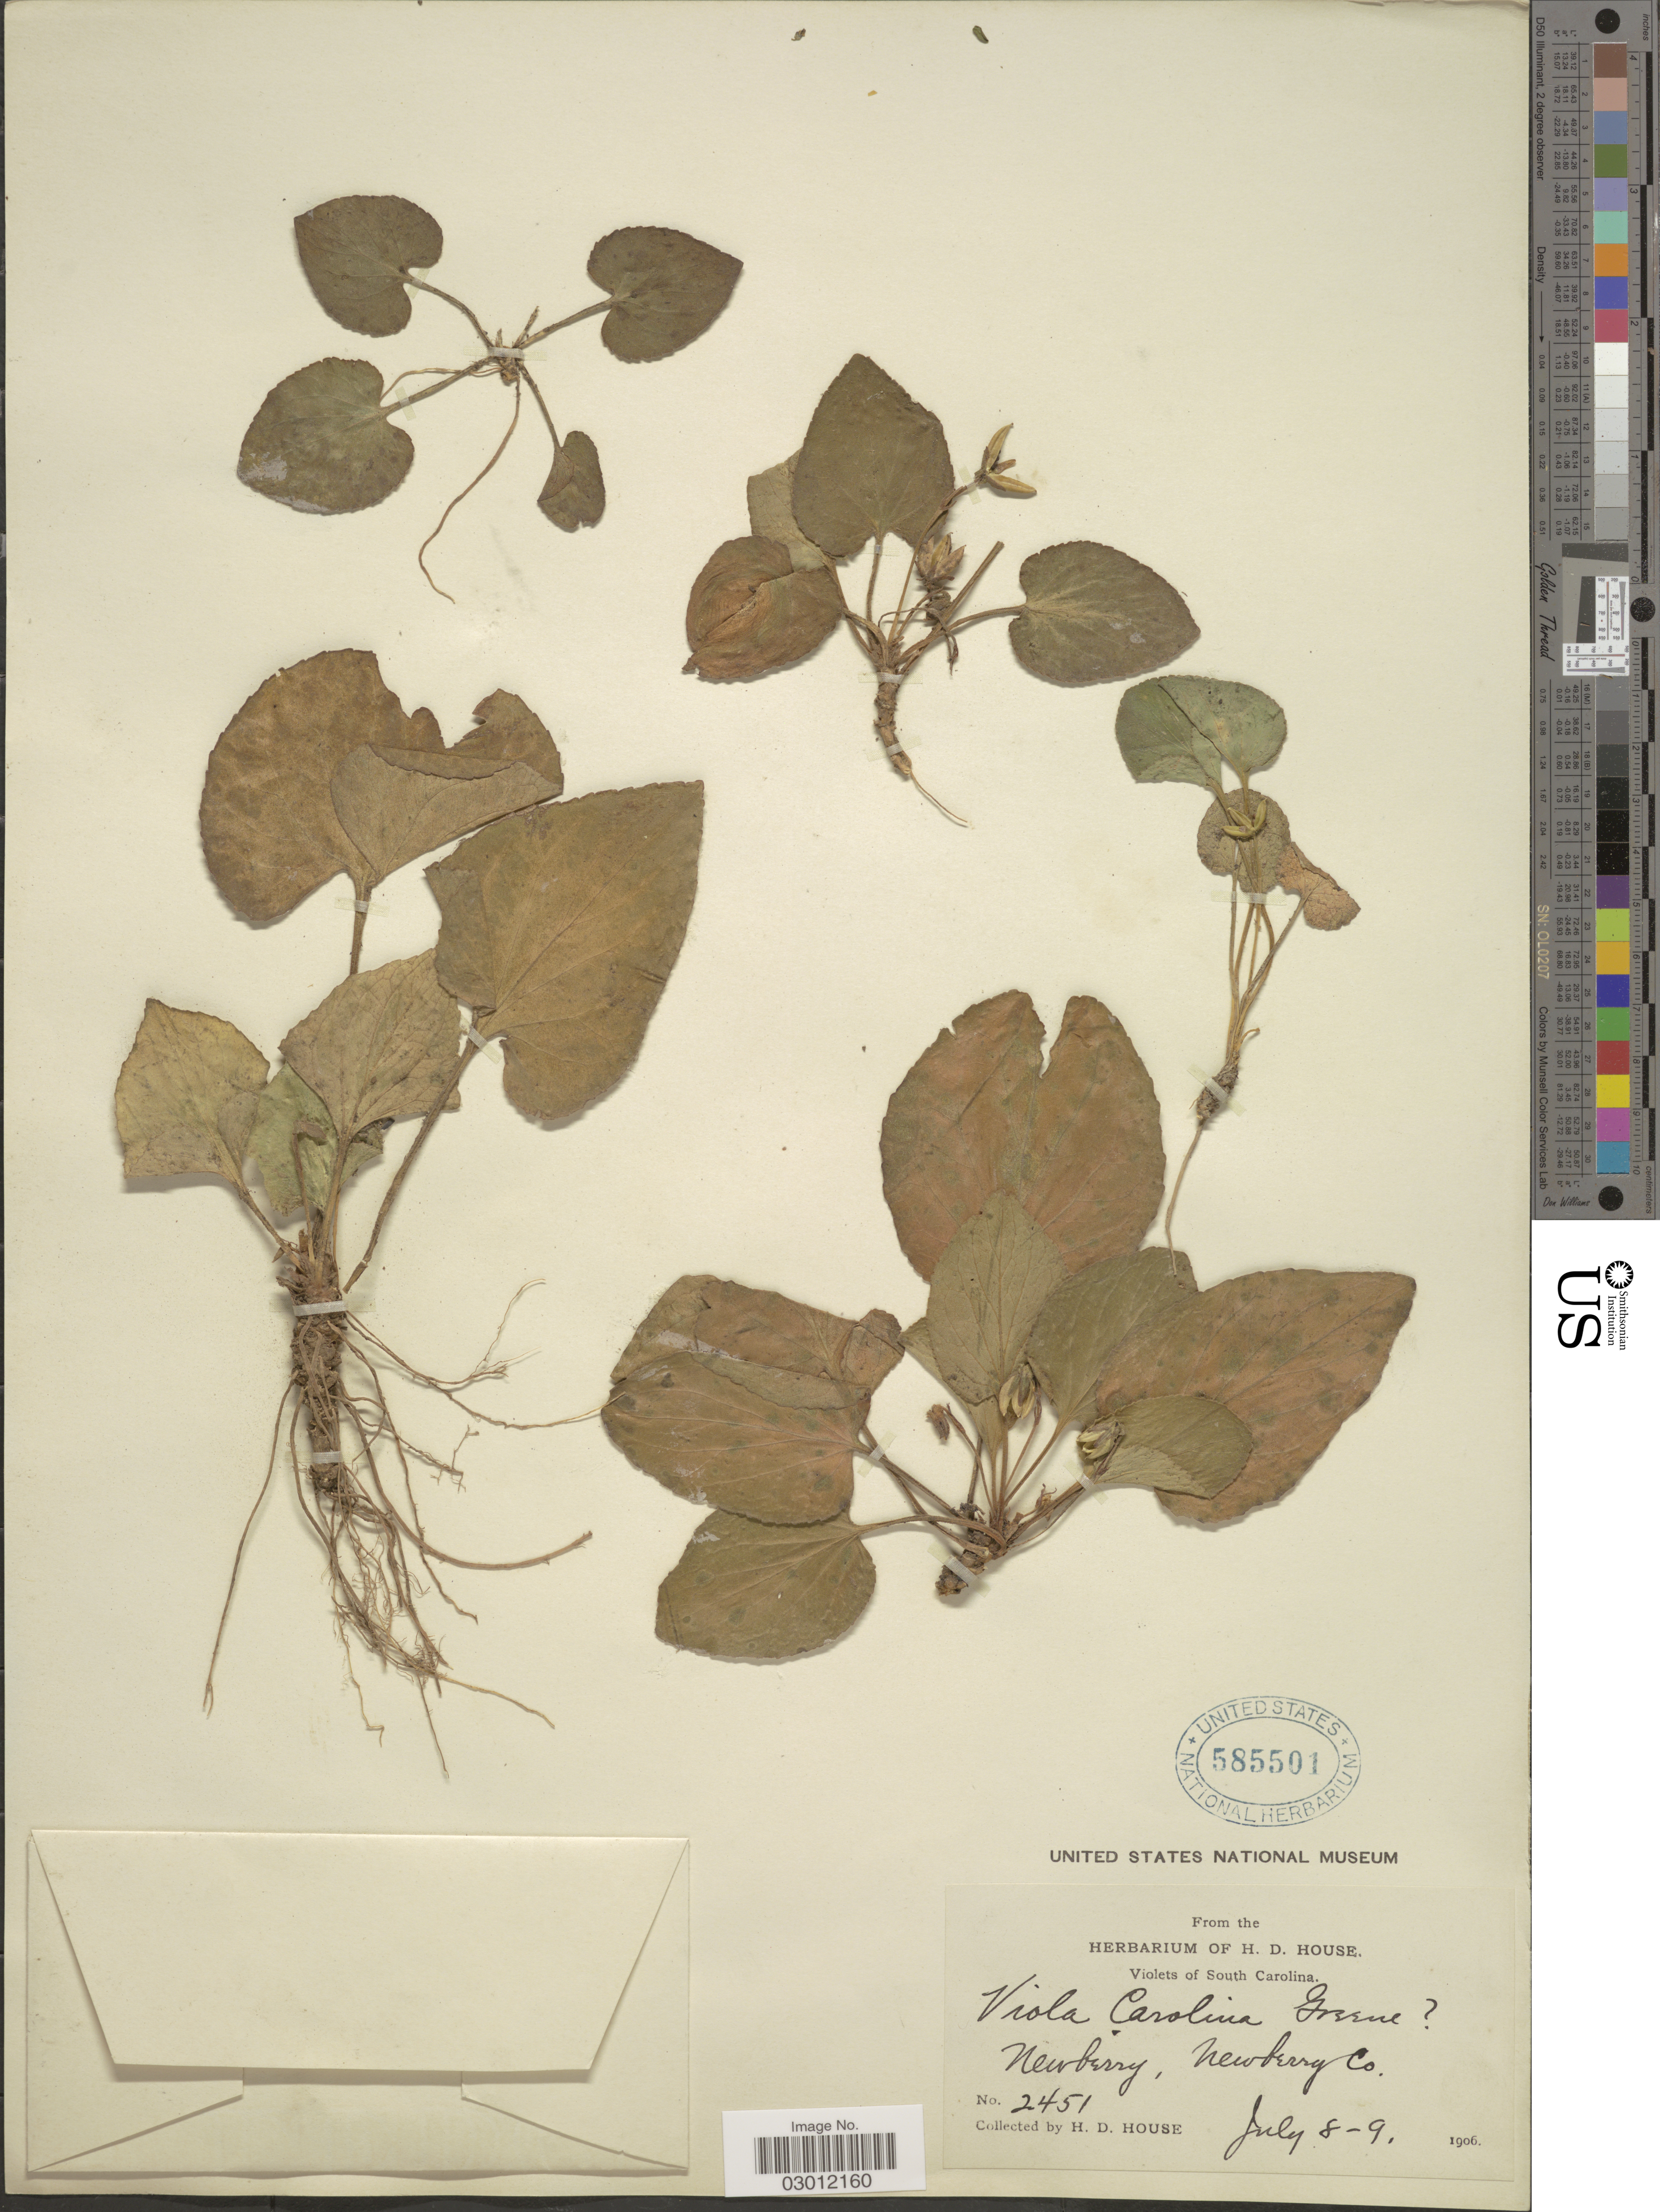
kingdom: Plantae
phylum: Tracheophyta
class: Magnoliopsida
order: Malpighiales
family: Violaceae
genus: Viola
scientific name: Viola carolina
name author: Greene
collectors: H. D. House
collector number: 2451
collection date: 1906-07-08/1906-07-09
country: United States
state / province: South Carolina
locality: Newberry, Newberry Co.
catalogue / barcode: US 585501